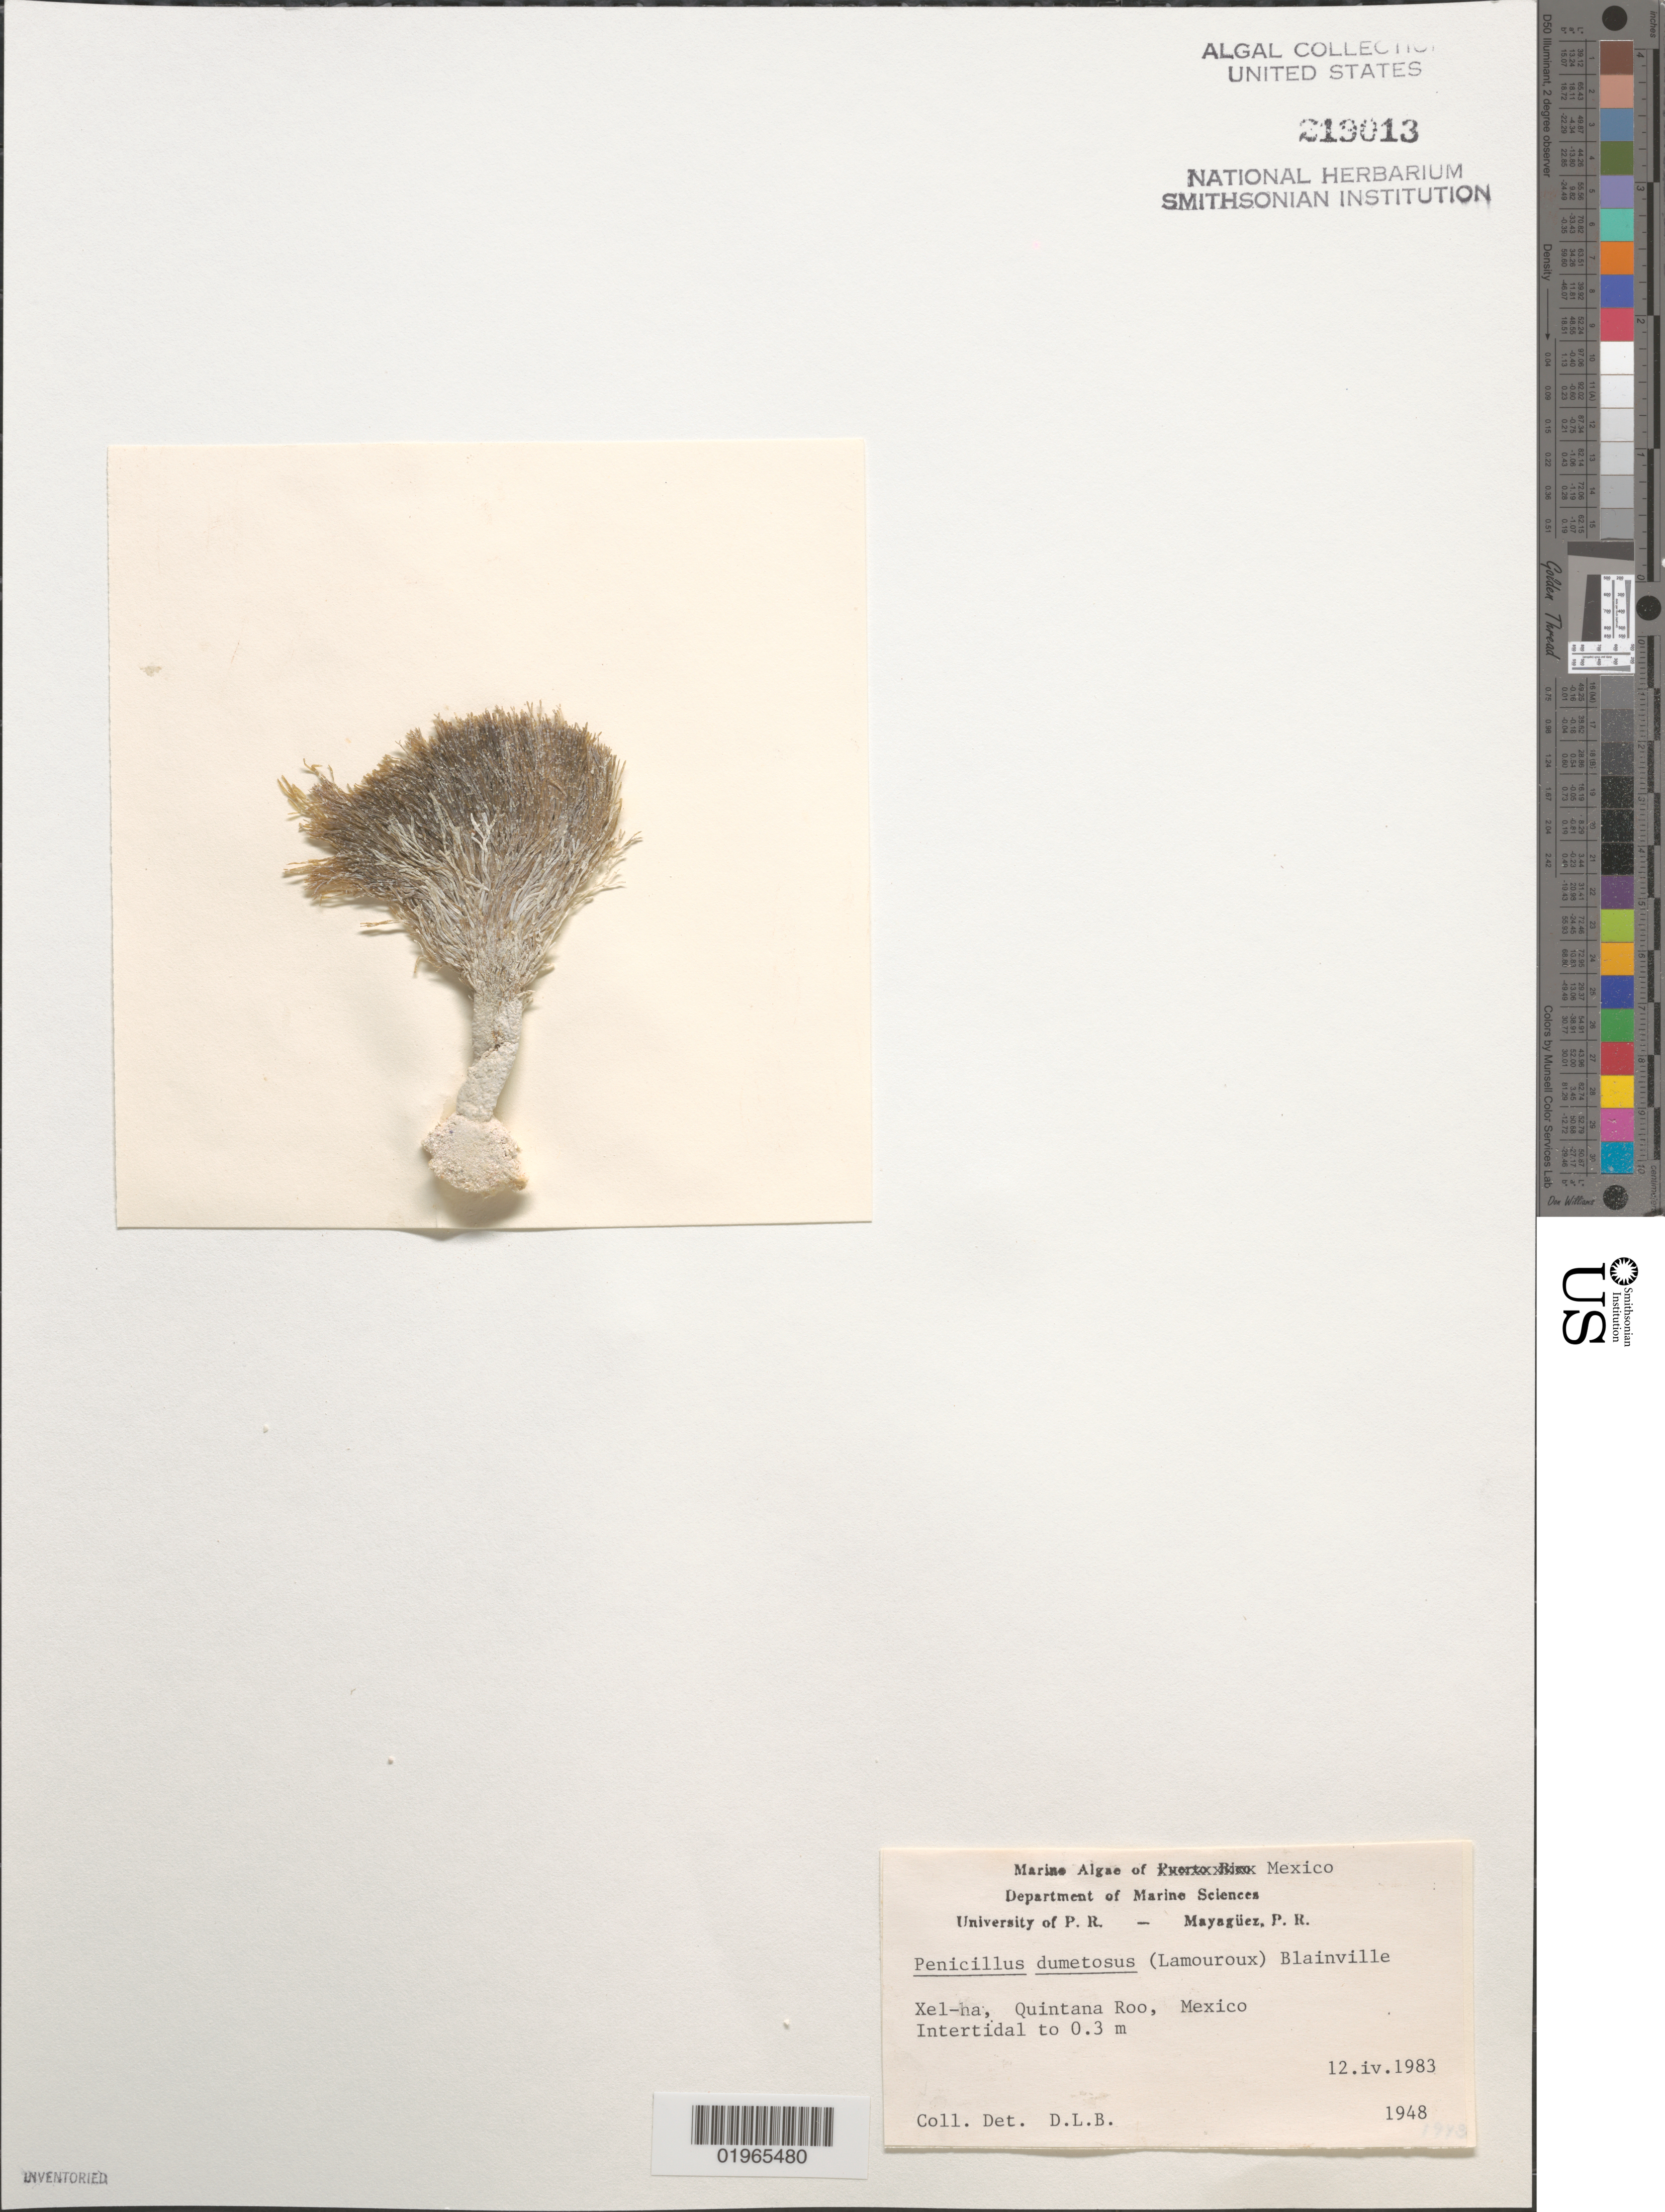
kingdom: Plantae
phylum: Chlorophyta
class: Ulvophyceae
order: Bryopsidales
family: Udoteaceae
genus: Penicillus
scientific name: Penicillus dumetosus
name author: (J.V.Lamouroux) Blainville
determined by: Ballantine, D. L.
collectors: D.L. Ballantine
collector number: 1948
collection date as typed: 12 Apr 1983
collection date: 1983-04-12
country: Mexico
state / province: Quintana Roo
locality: Xel-ha,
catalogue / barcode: US 219013